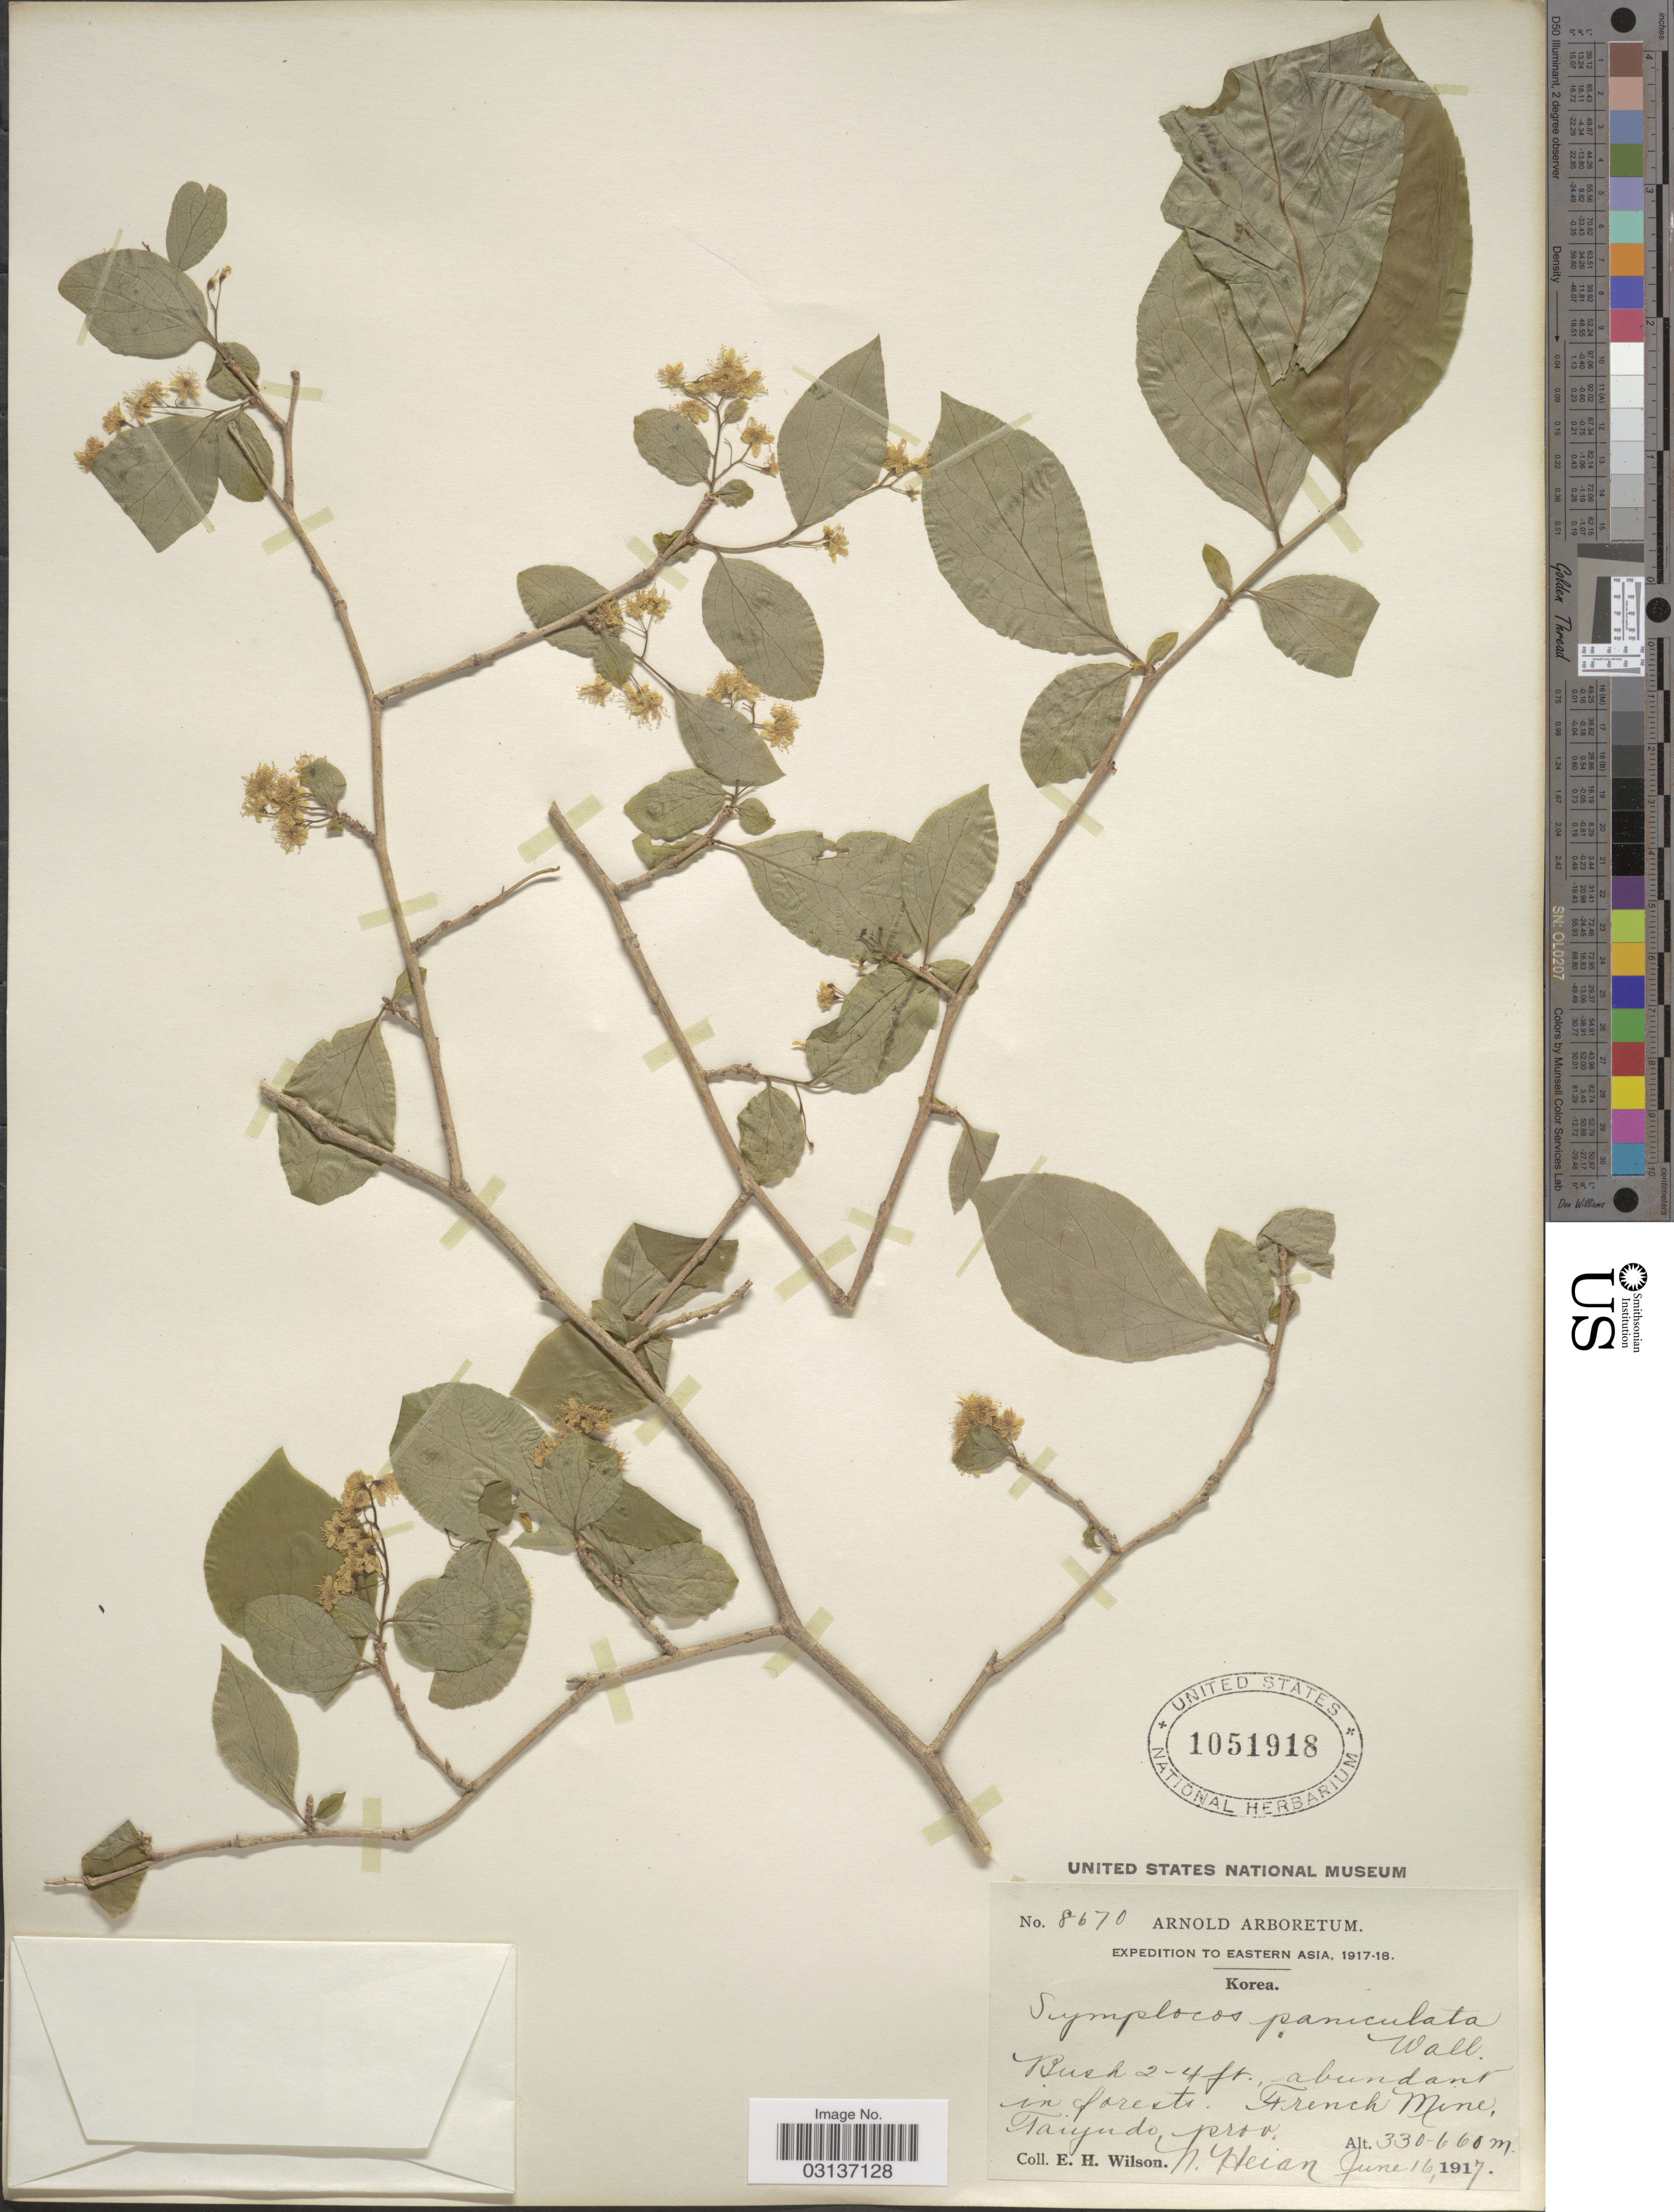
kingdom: Plantae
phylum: Tracheophyta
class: Magnoliopsida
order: Ericales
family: Symplocaceae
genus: Symplocos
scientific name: Symplocos paniculata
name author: Miq.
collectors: E. Wilson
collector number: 8670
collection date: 1917-06-16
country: North Korea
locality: Eastern Asia. French Mine, Taiyudo, Prov. N. Heian.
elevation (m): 330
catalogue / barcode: US 1051918